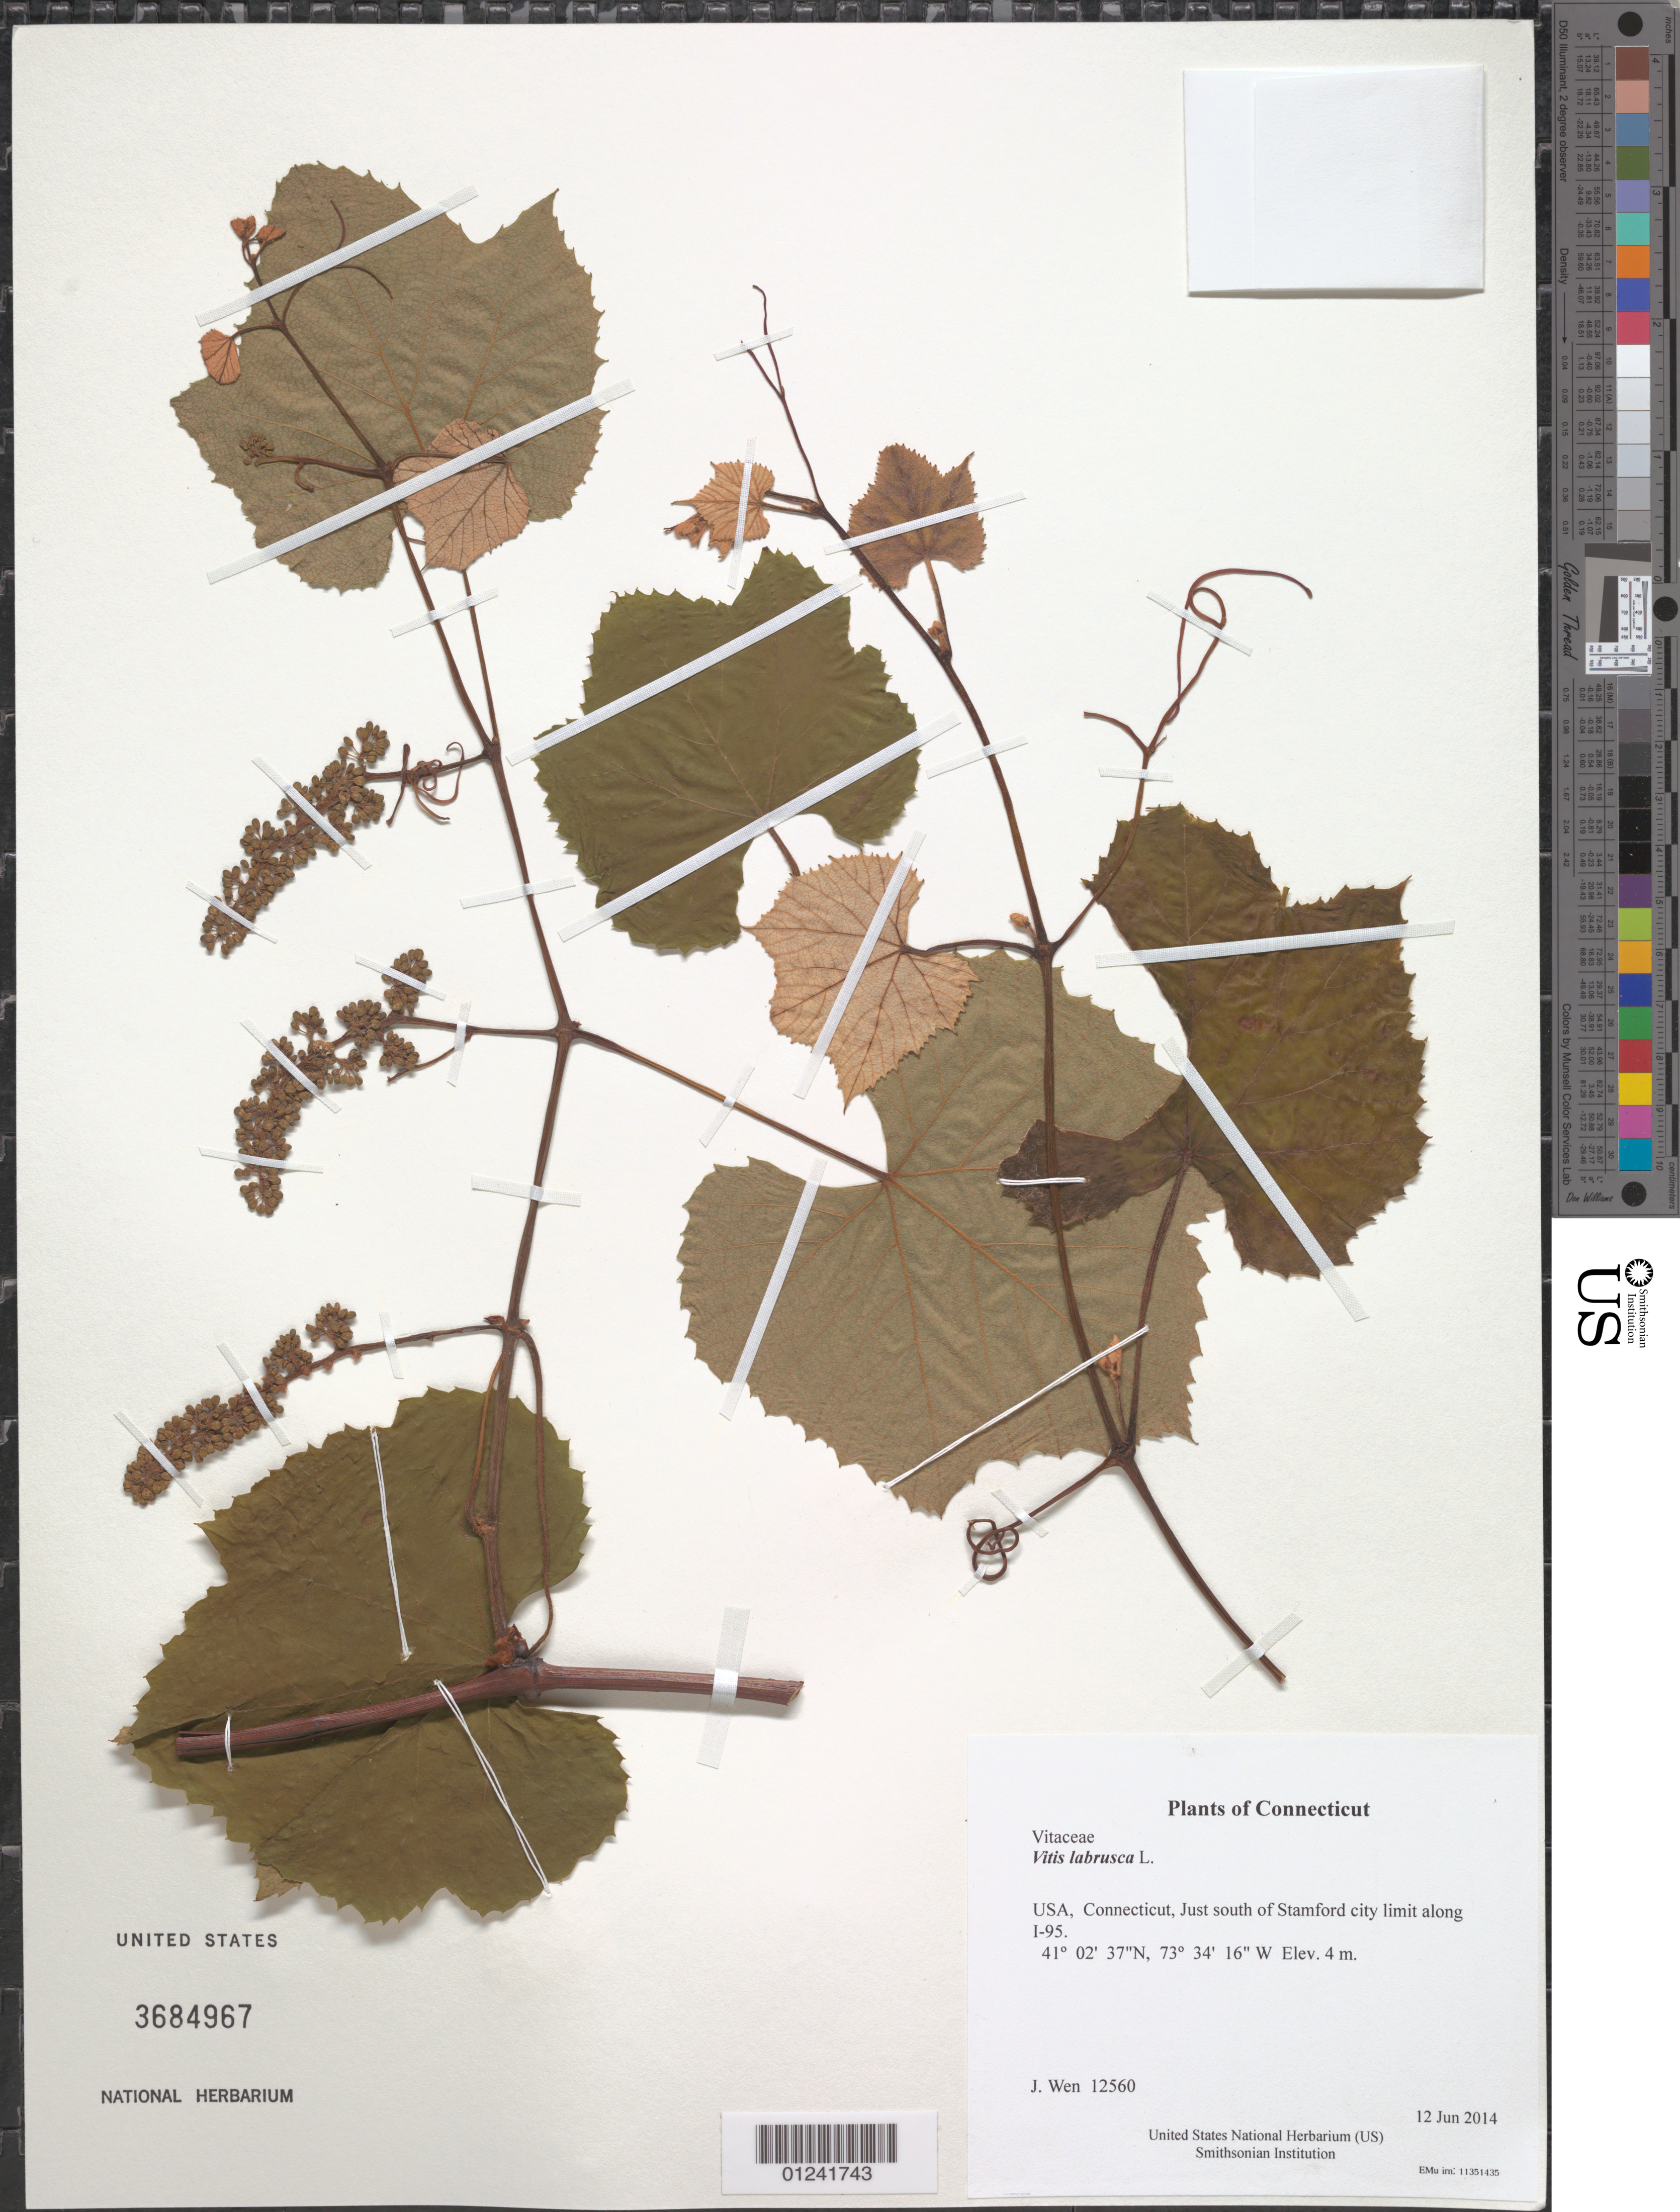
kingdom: Plantae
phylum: Tracheophyta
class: Magnoliopsida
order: Vitales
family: Vitaceae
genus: Vitis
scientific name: Vitis labrusca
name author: L.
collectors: J. Wen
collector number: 12560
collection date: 2014-06-12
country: United States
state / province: Connecticut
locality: Just south of Stamford city limit along I-95.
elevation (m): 4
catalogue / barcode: US 3684967